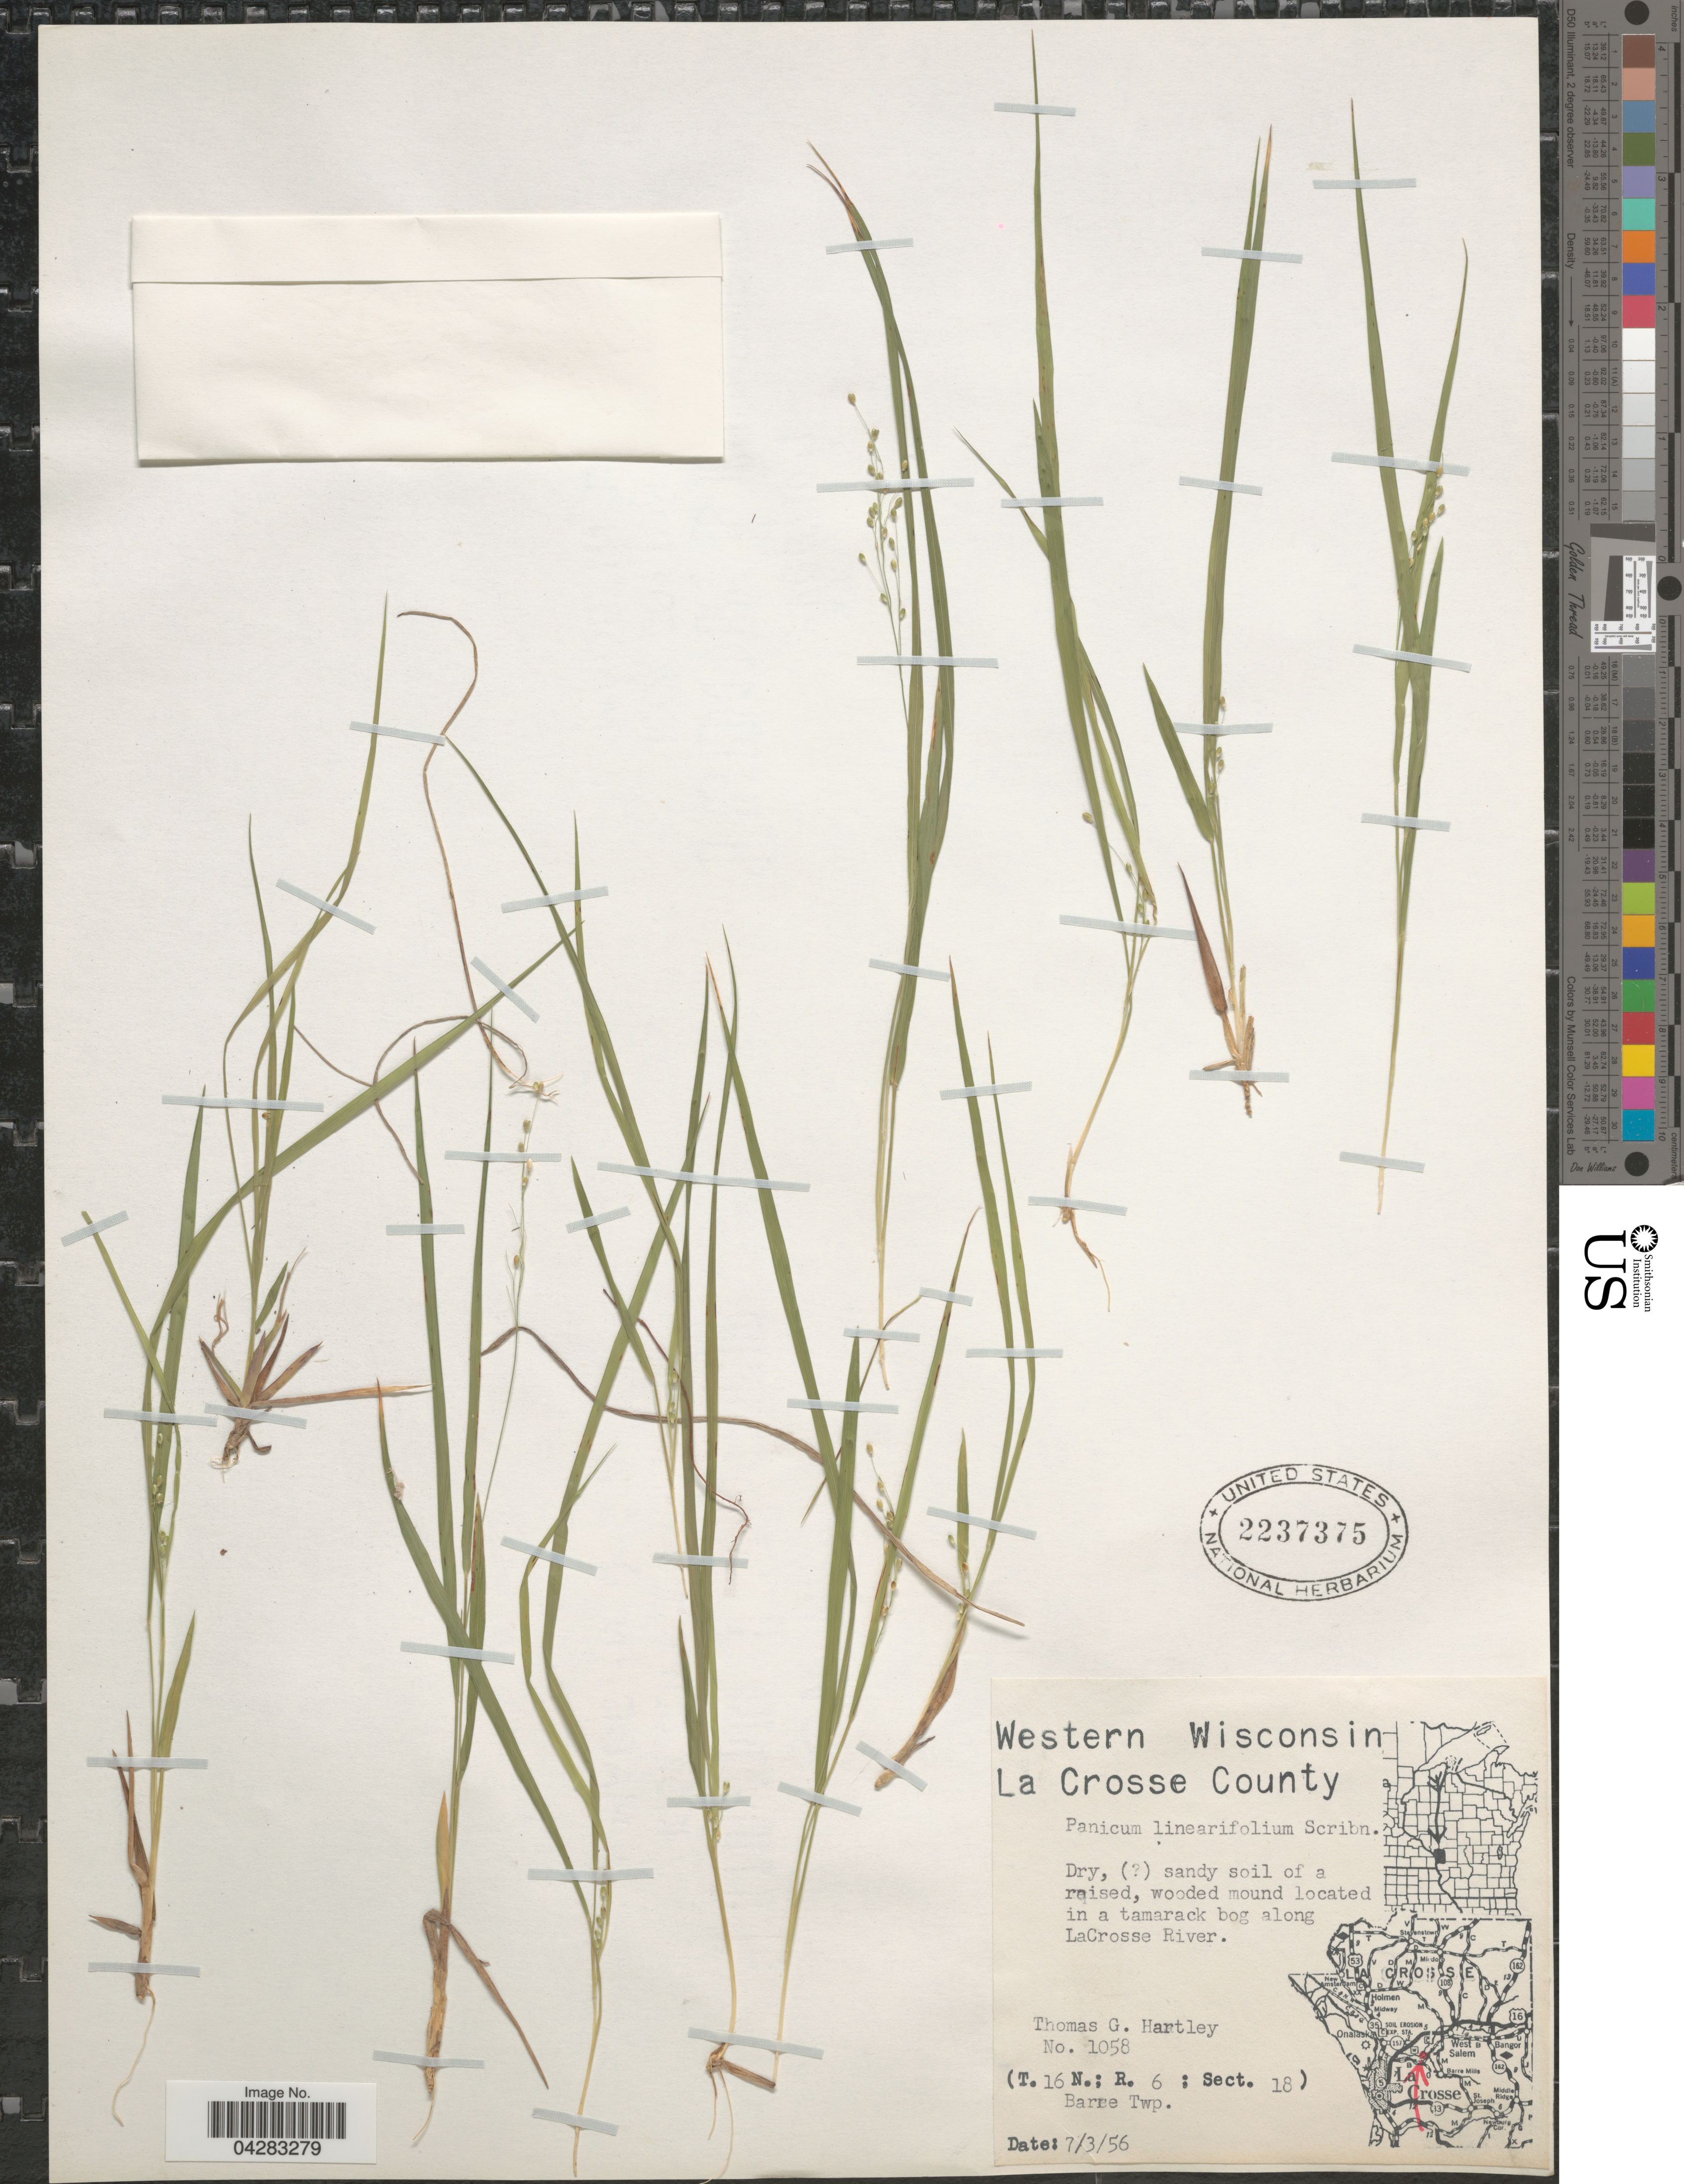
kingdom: Plantae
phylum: Tracheophyta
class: Liliopsida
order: Poales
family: Poaceae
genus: Dichanthelium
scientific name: Dichanthelium linearifolium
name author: (Scribn.) Gould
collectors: T. G. Hartley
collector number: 1058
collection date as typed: Transcribed d/m/y: 3/7/56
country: United States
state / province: Wisconsin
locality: Western Wisconsin. La Crosse County. Dry, ( [unsure placement]) sandy soil of a raised, wooded mound located in a tamarack bog along LaCrosse River. (T. 16N.; R. 6; Sect. 18). Barre Twp.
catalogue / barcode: US 2237375